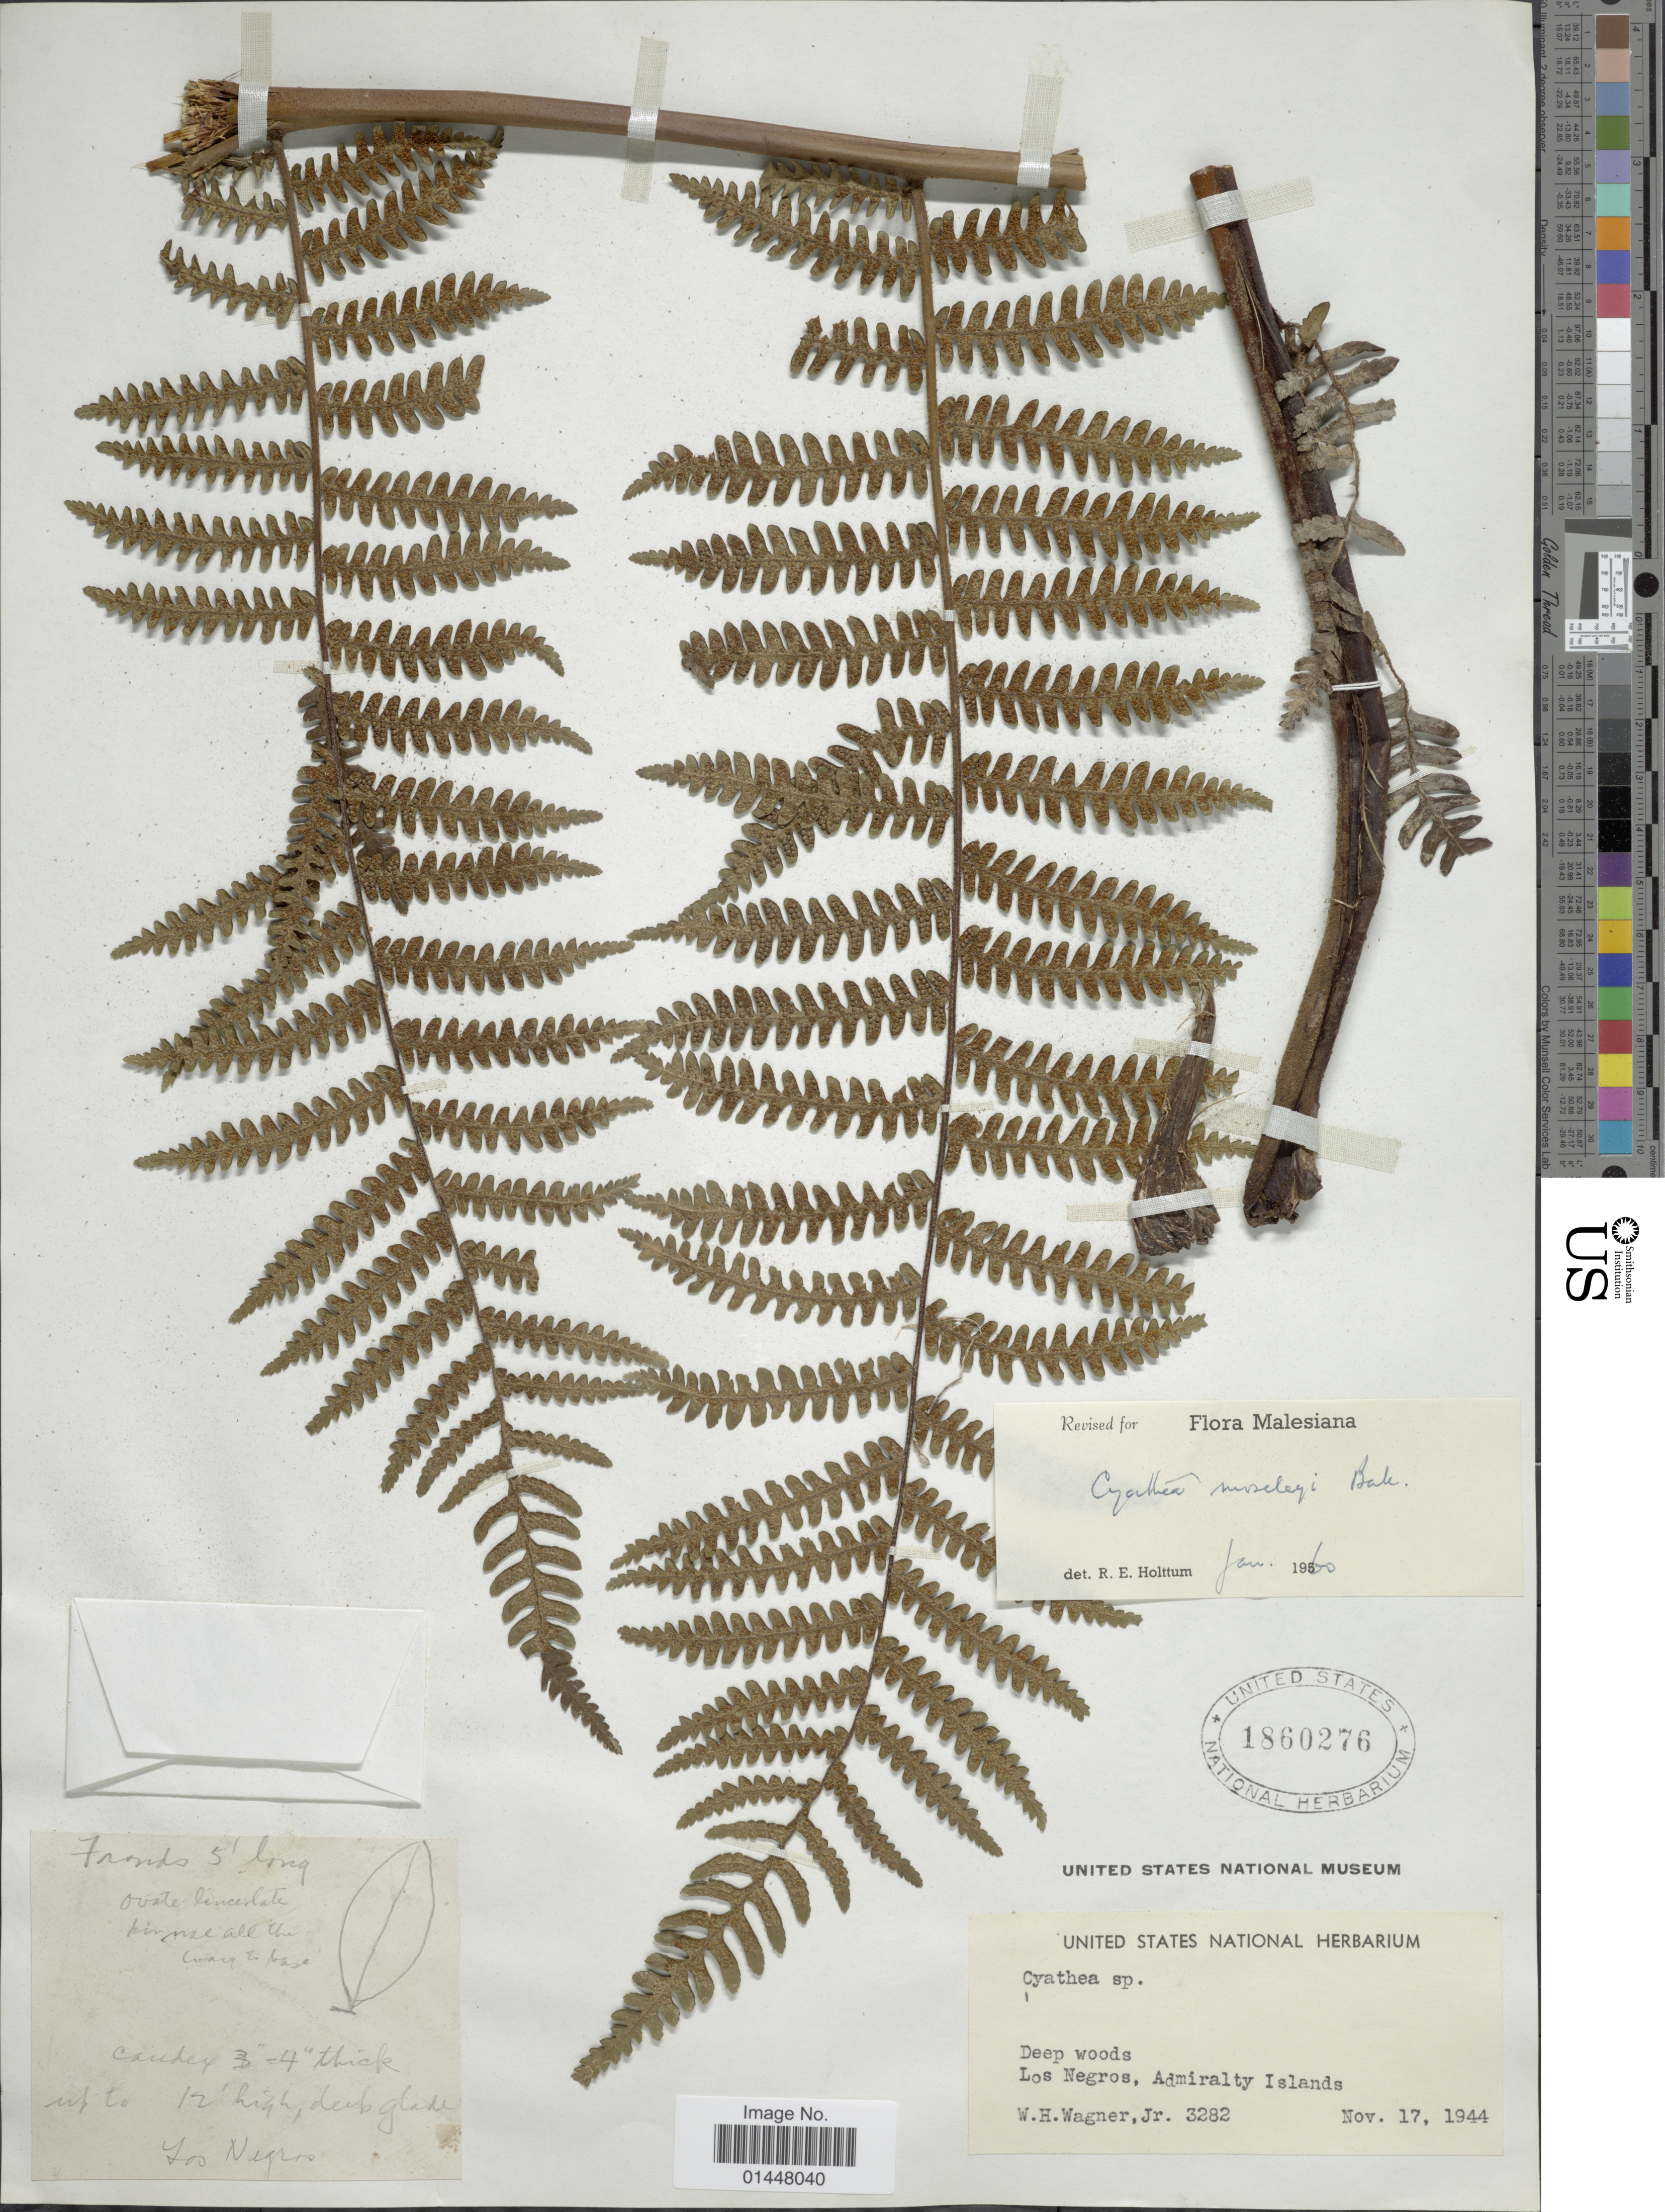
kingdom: Plantae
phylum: Tracheophyta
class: Polypodiopsida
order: Cyatheales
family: Cyatheaceae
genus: Sphaeropteris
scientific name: Sphaeropteris moseleyi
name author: (Baker) R.M. Tryon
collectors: W. H. Wagner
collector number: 3282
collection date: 1944-11-17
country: Papua New Guinea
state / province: Manus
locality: Deep woods, Los Negros, Admiralty islands.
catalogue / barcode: US 1860276